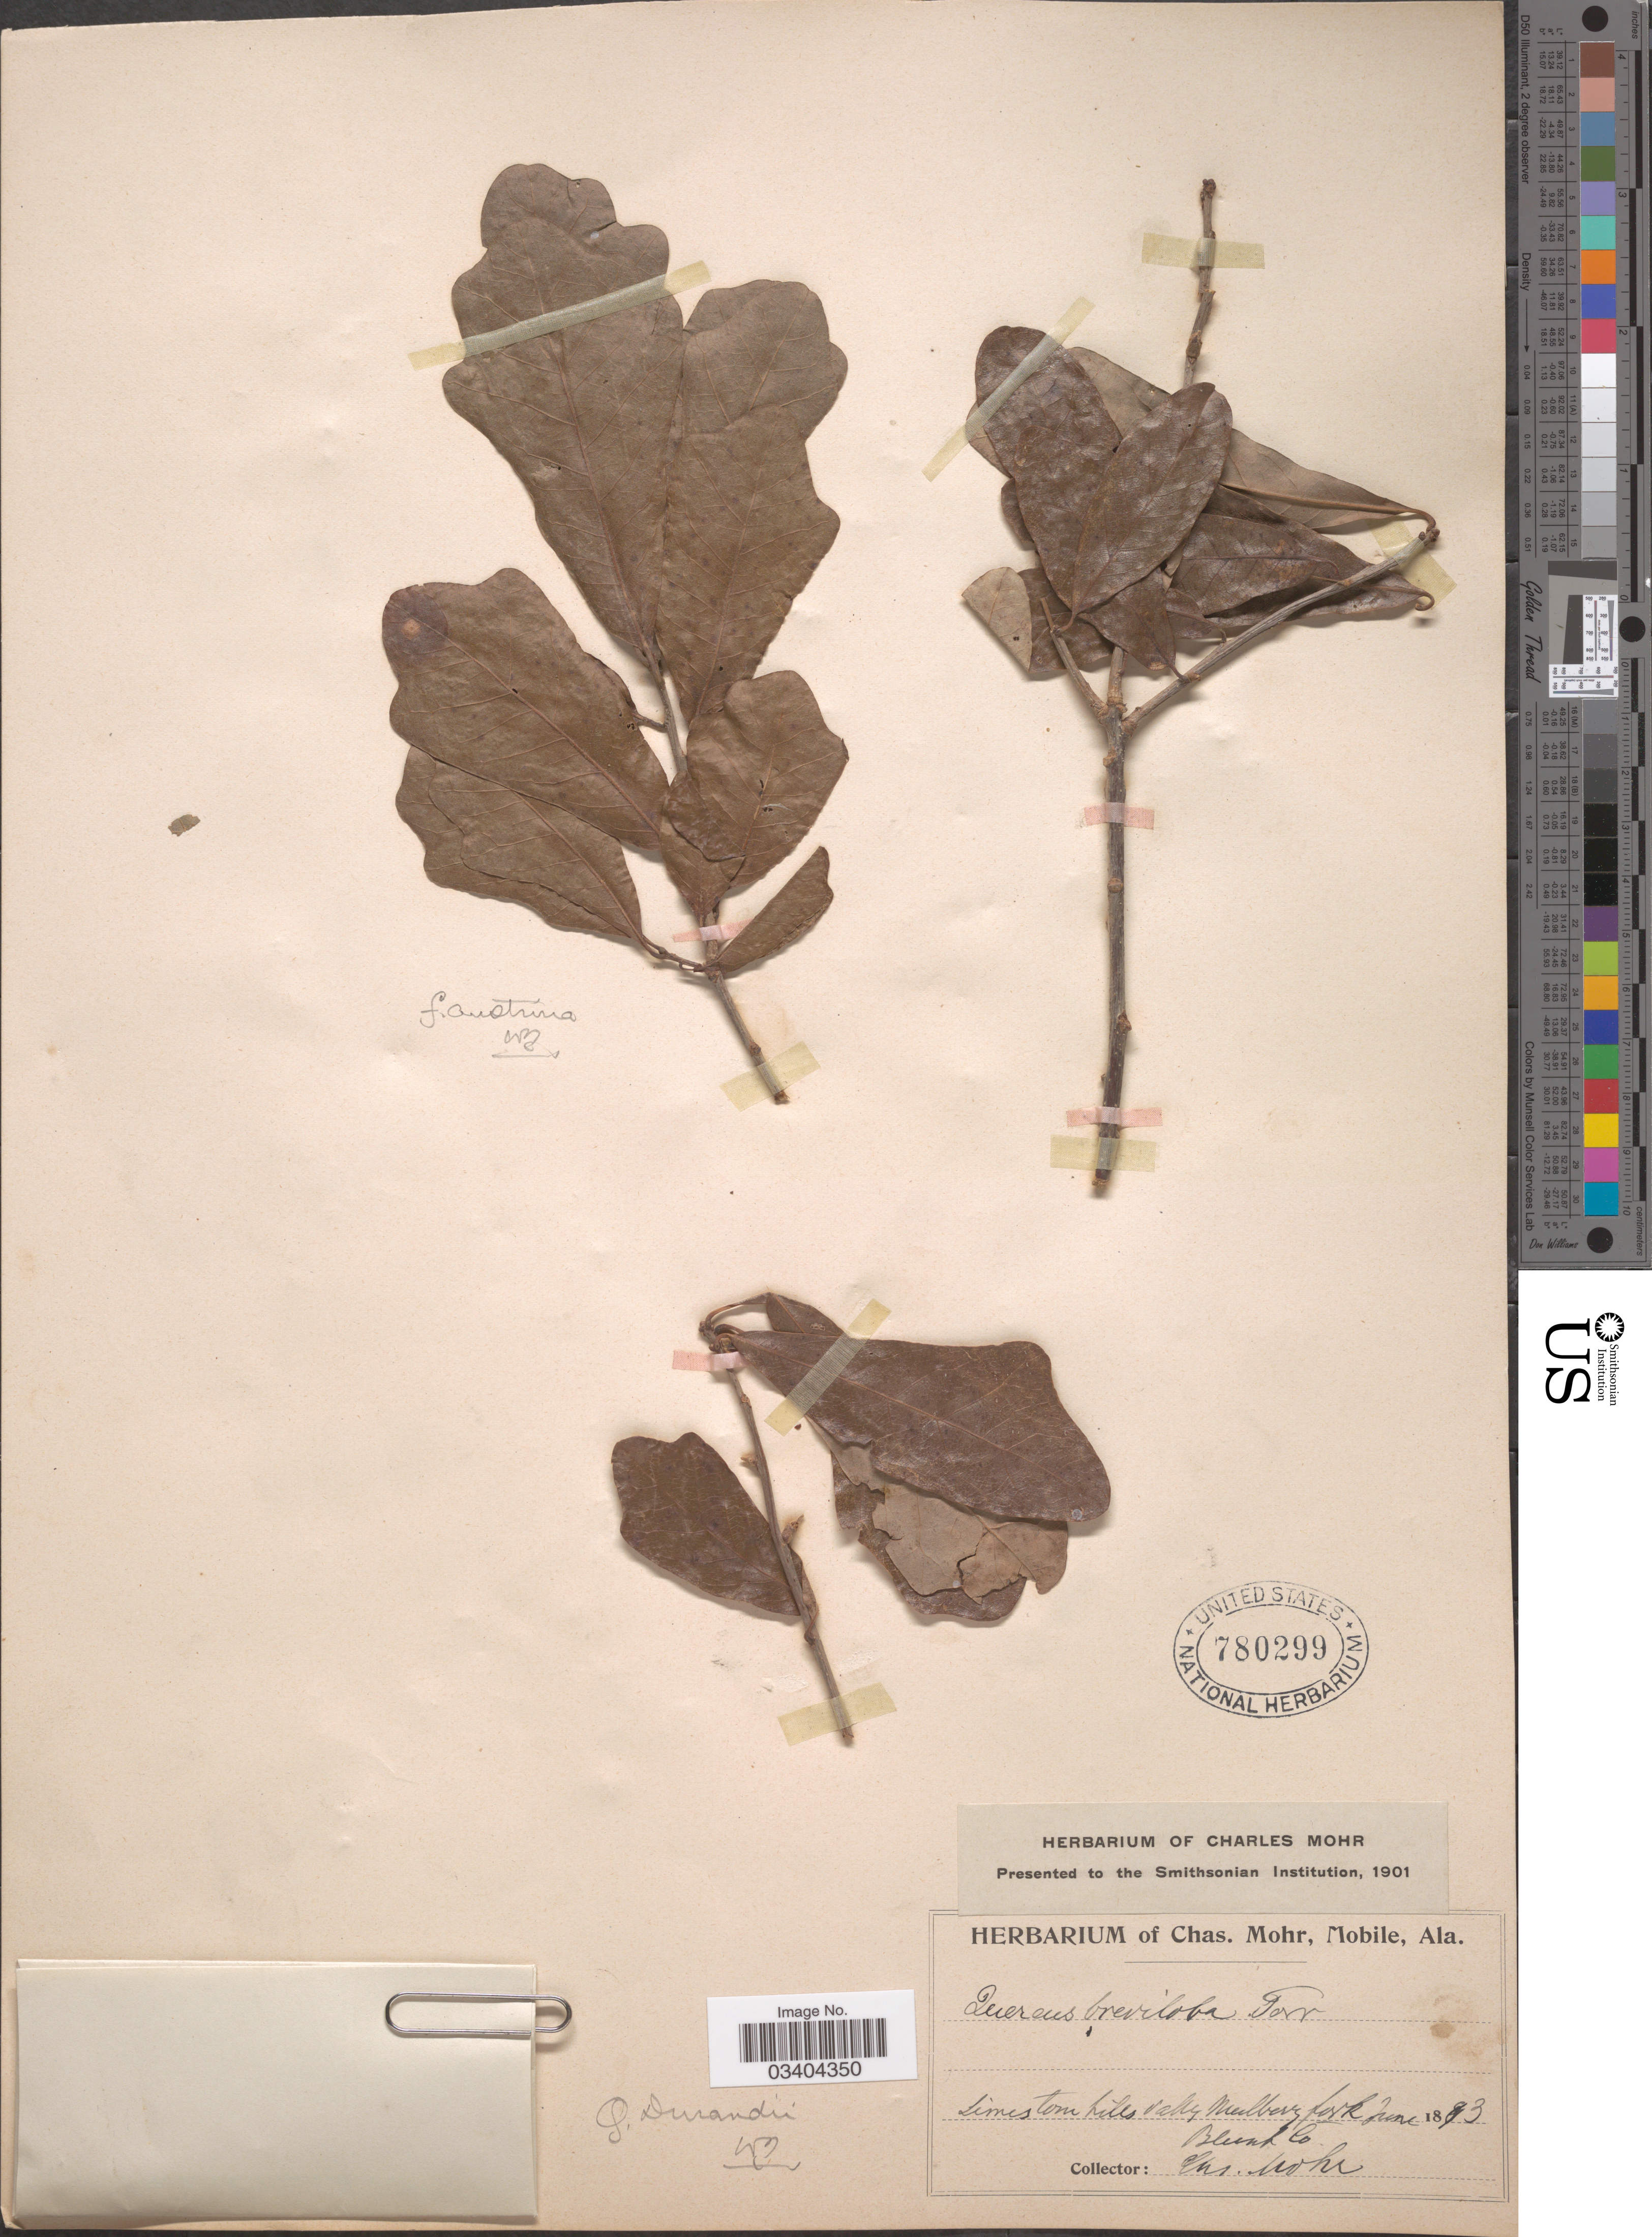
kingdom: Plantae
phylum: Tracheophyta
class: Magnoliopsida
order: Fagales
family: Fagaceae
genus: Quercus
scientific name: Quercus durandii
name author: Buckley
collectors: Mohr, C. T. (herbarium)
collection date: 1893-06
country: United States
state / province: Alabama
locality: Limestone hills Valley Mulberry fork, Blunt Co.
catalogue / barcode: US 780299